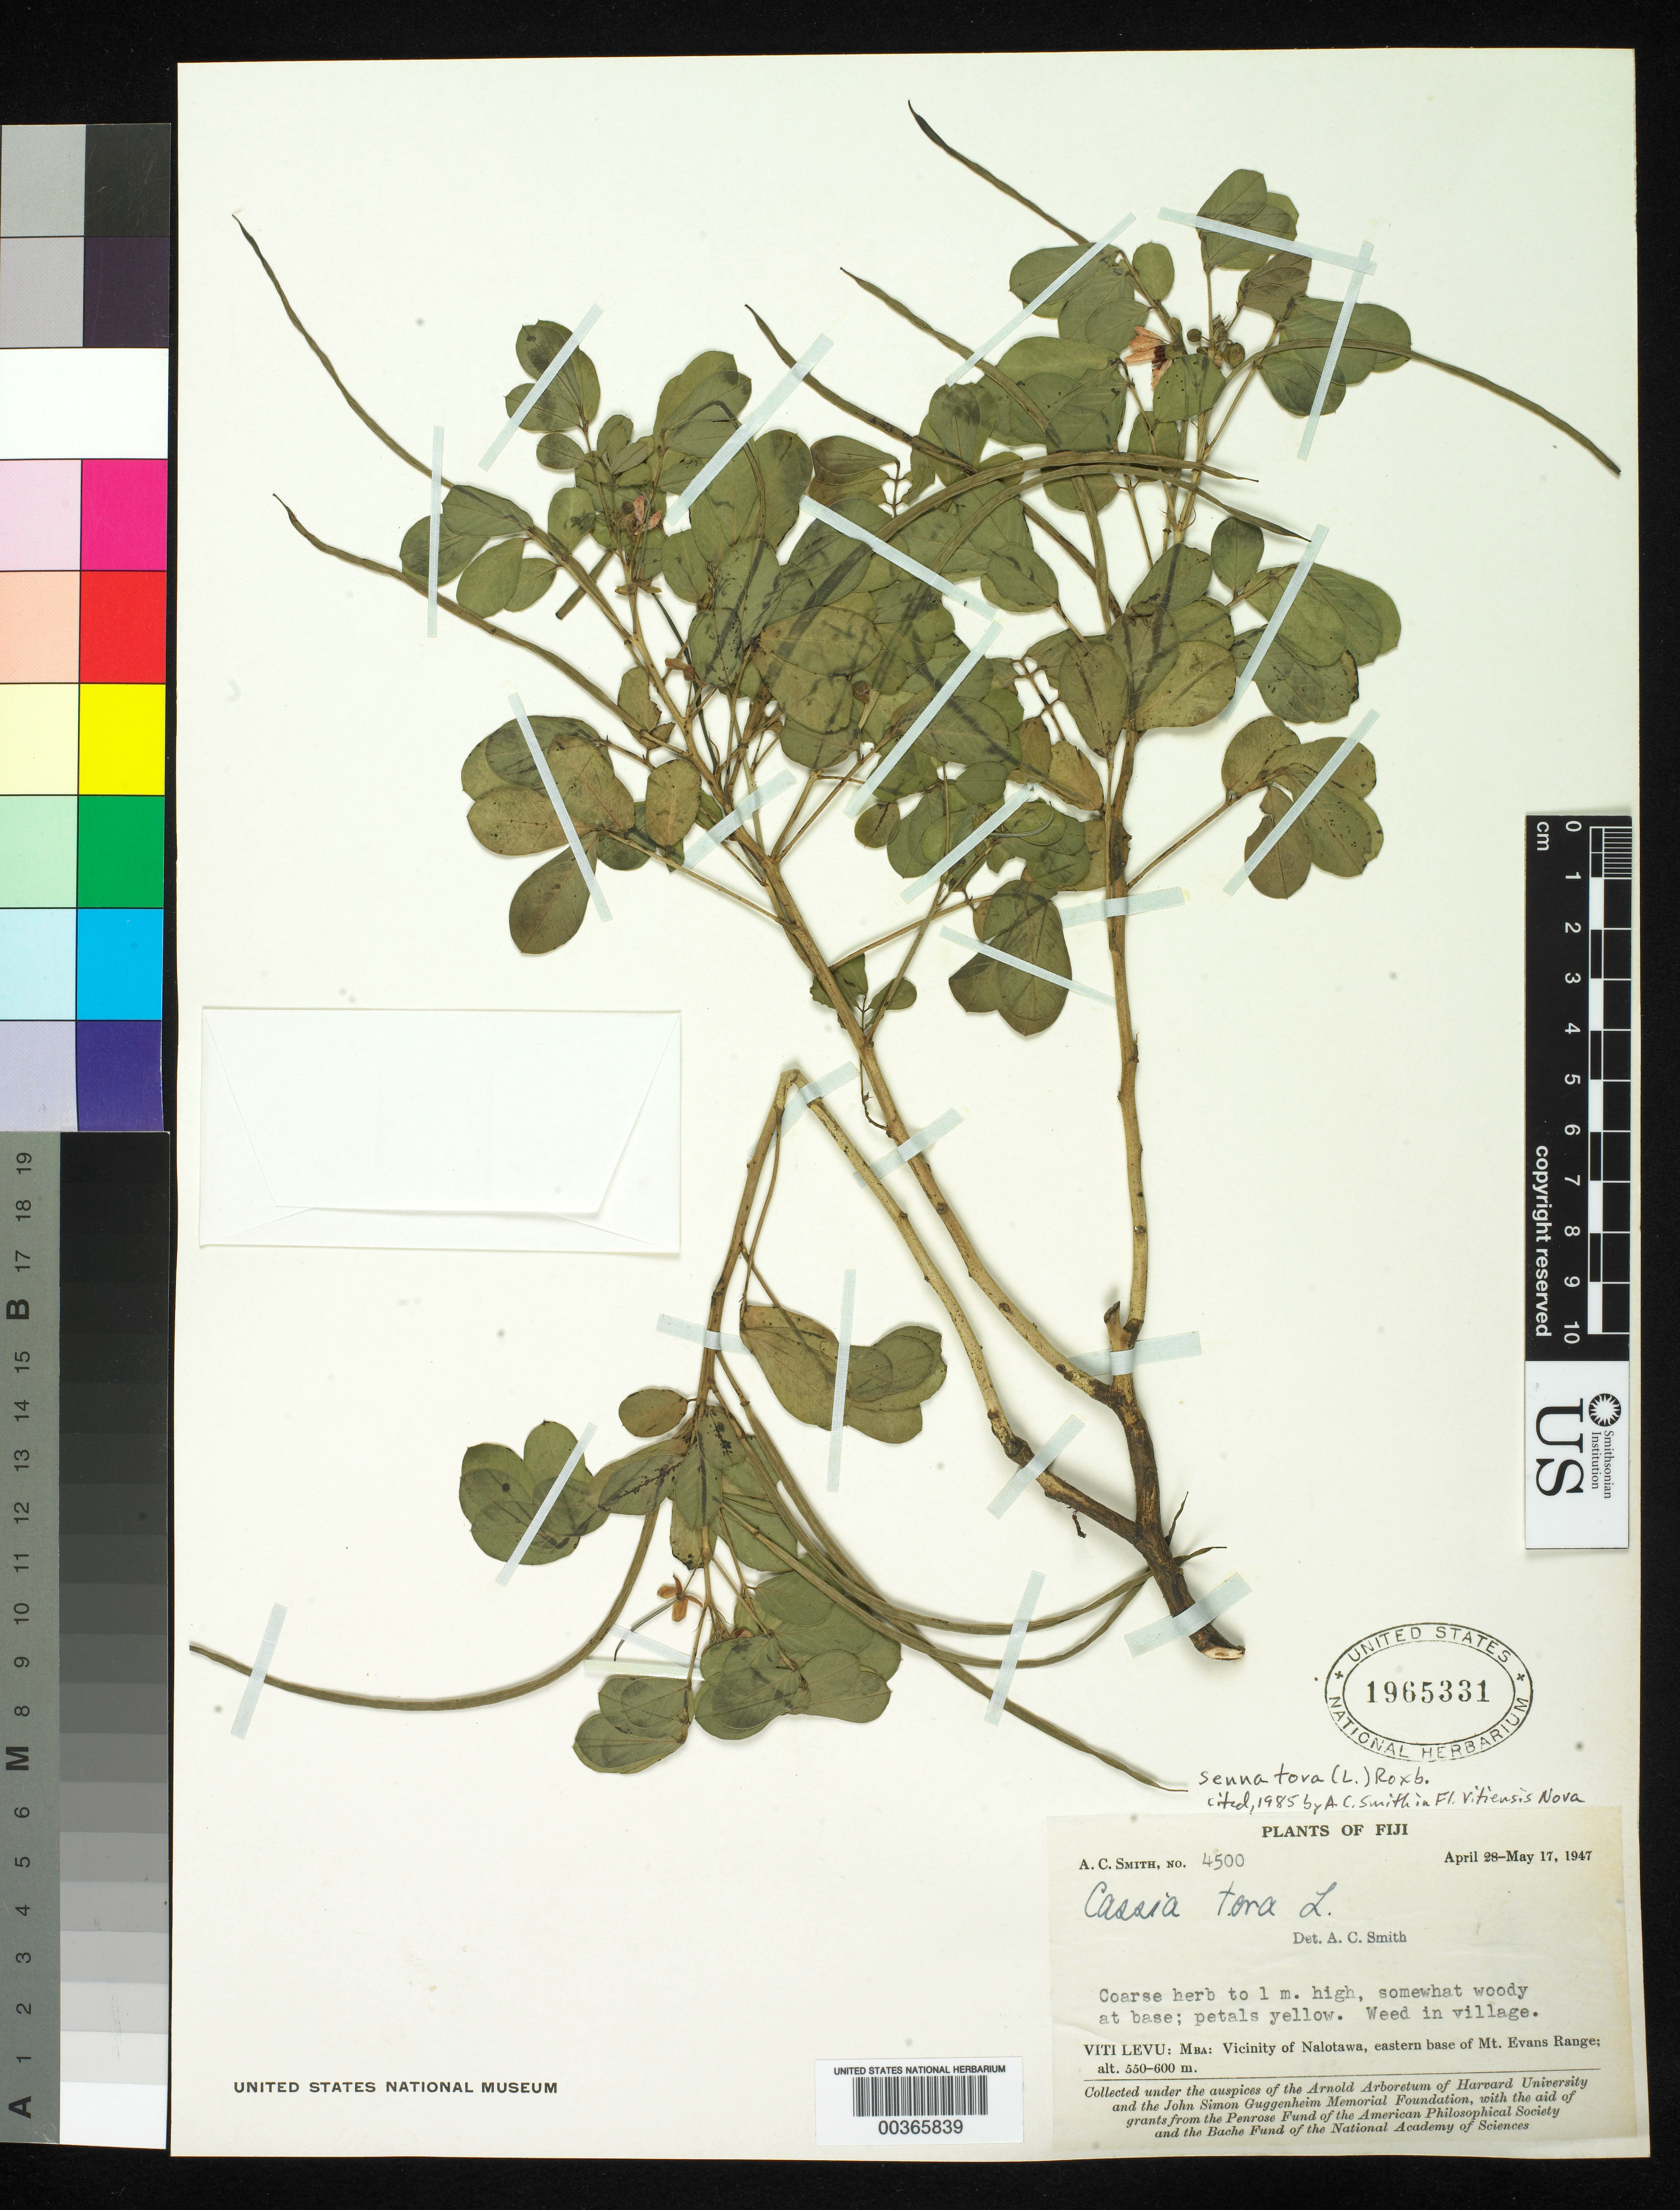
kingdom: Plantae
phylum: Tracheophyta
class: Magnoliopsida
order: Fabales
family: Fabaceae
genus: Senna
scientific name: Senna tora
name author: (L.) Roxb.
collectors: A. C. Smith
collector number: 4500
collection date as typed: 28 Apr 1947 to 17 May 1947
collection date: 1947-04-28/1947-05-17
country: Fiji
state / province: Western Division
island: Viti Levu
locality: Vicinity of nalotawa, eastern base of mt. evans range; in village.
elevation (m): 550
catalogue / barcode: US 1965331